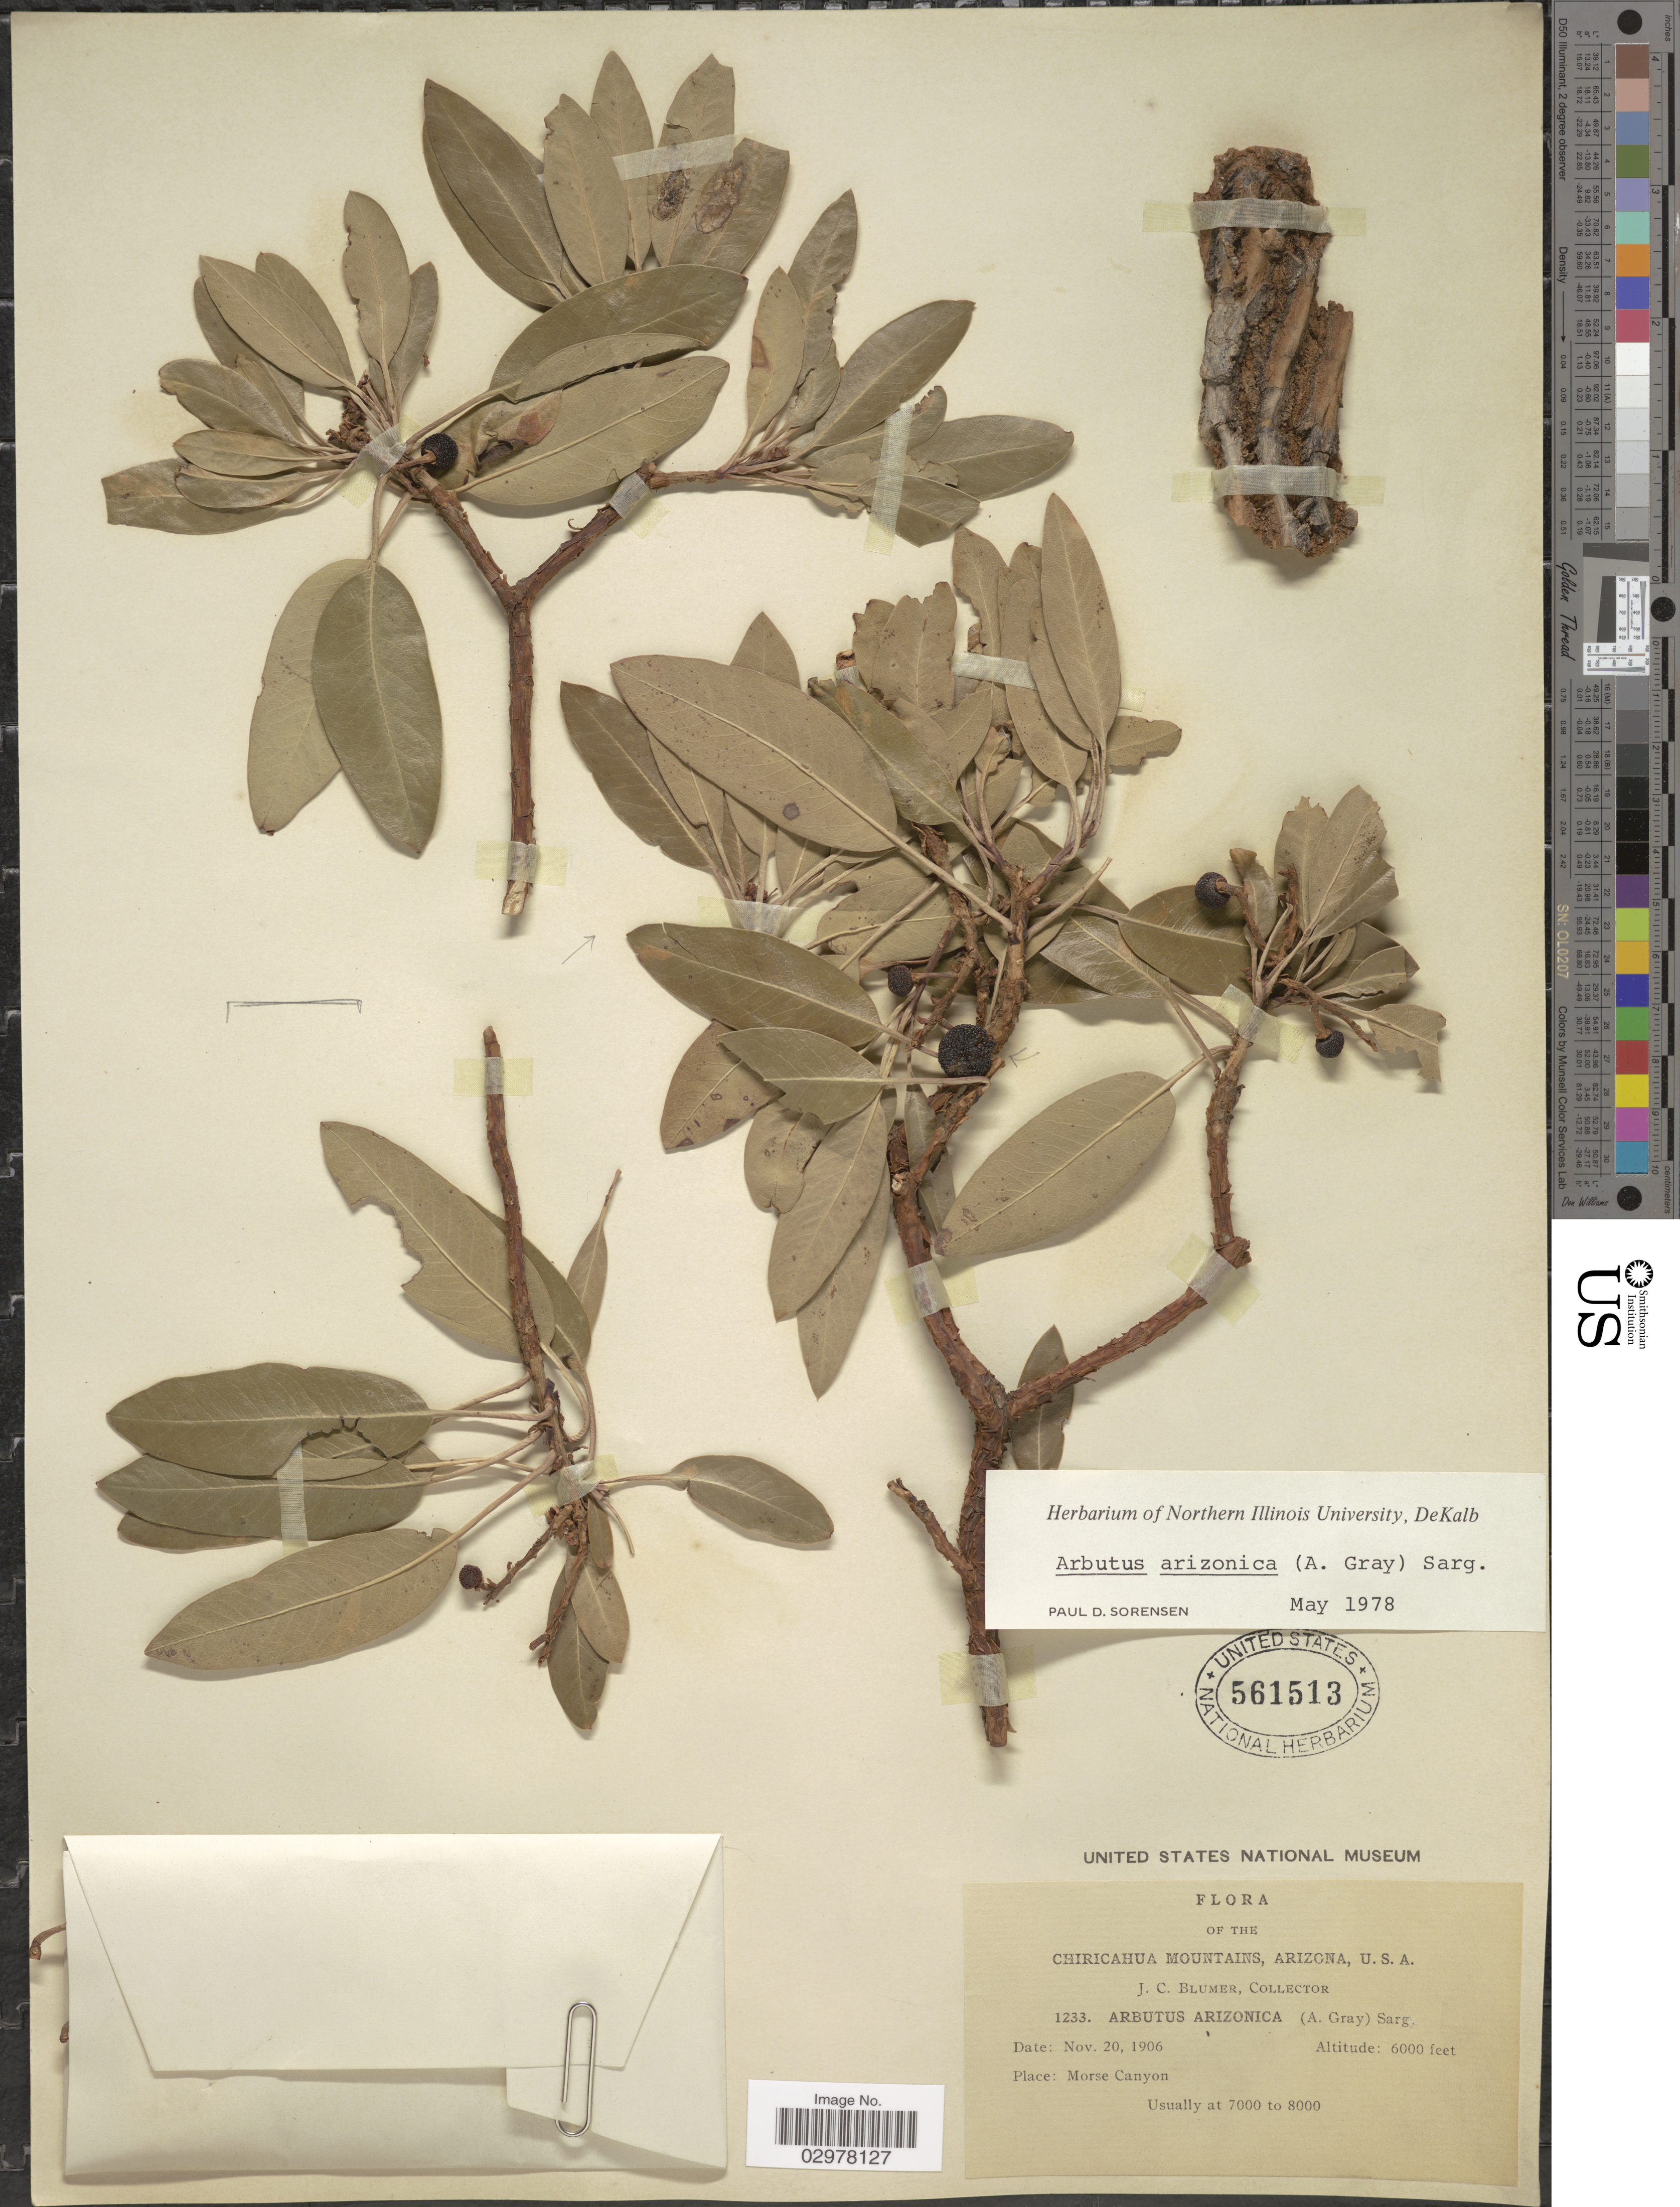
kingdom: Plantae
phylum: Tracheophyta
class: Magnoliopsida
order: Ericales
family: Ericaceae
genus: Arbutus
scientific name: Arbutus arizonica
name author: (A. Gray) Sarg.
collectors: J. C. Blumer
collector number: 1233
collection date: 1906-11-20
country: United States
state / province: Arizona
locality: Chiricahua Mountains. Morse Canyon.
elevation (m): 1829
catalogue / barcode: US 561513